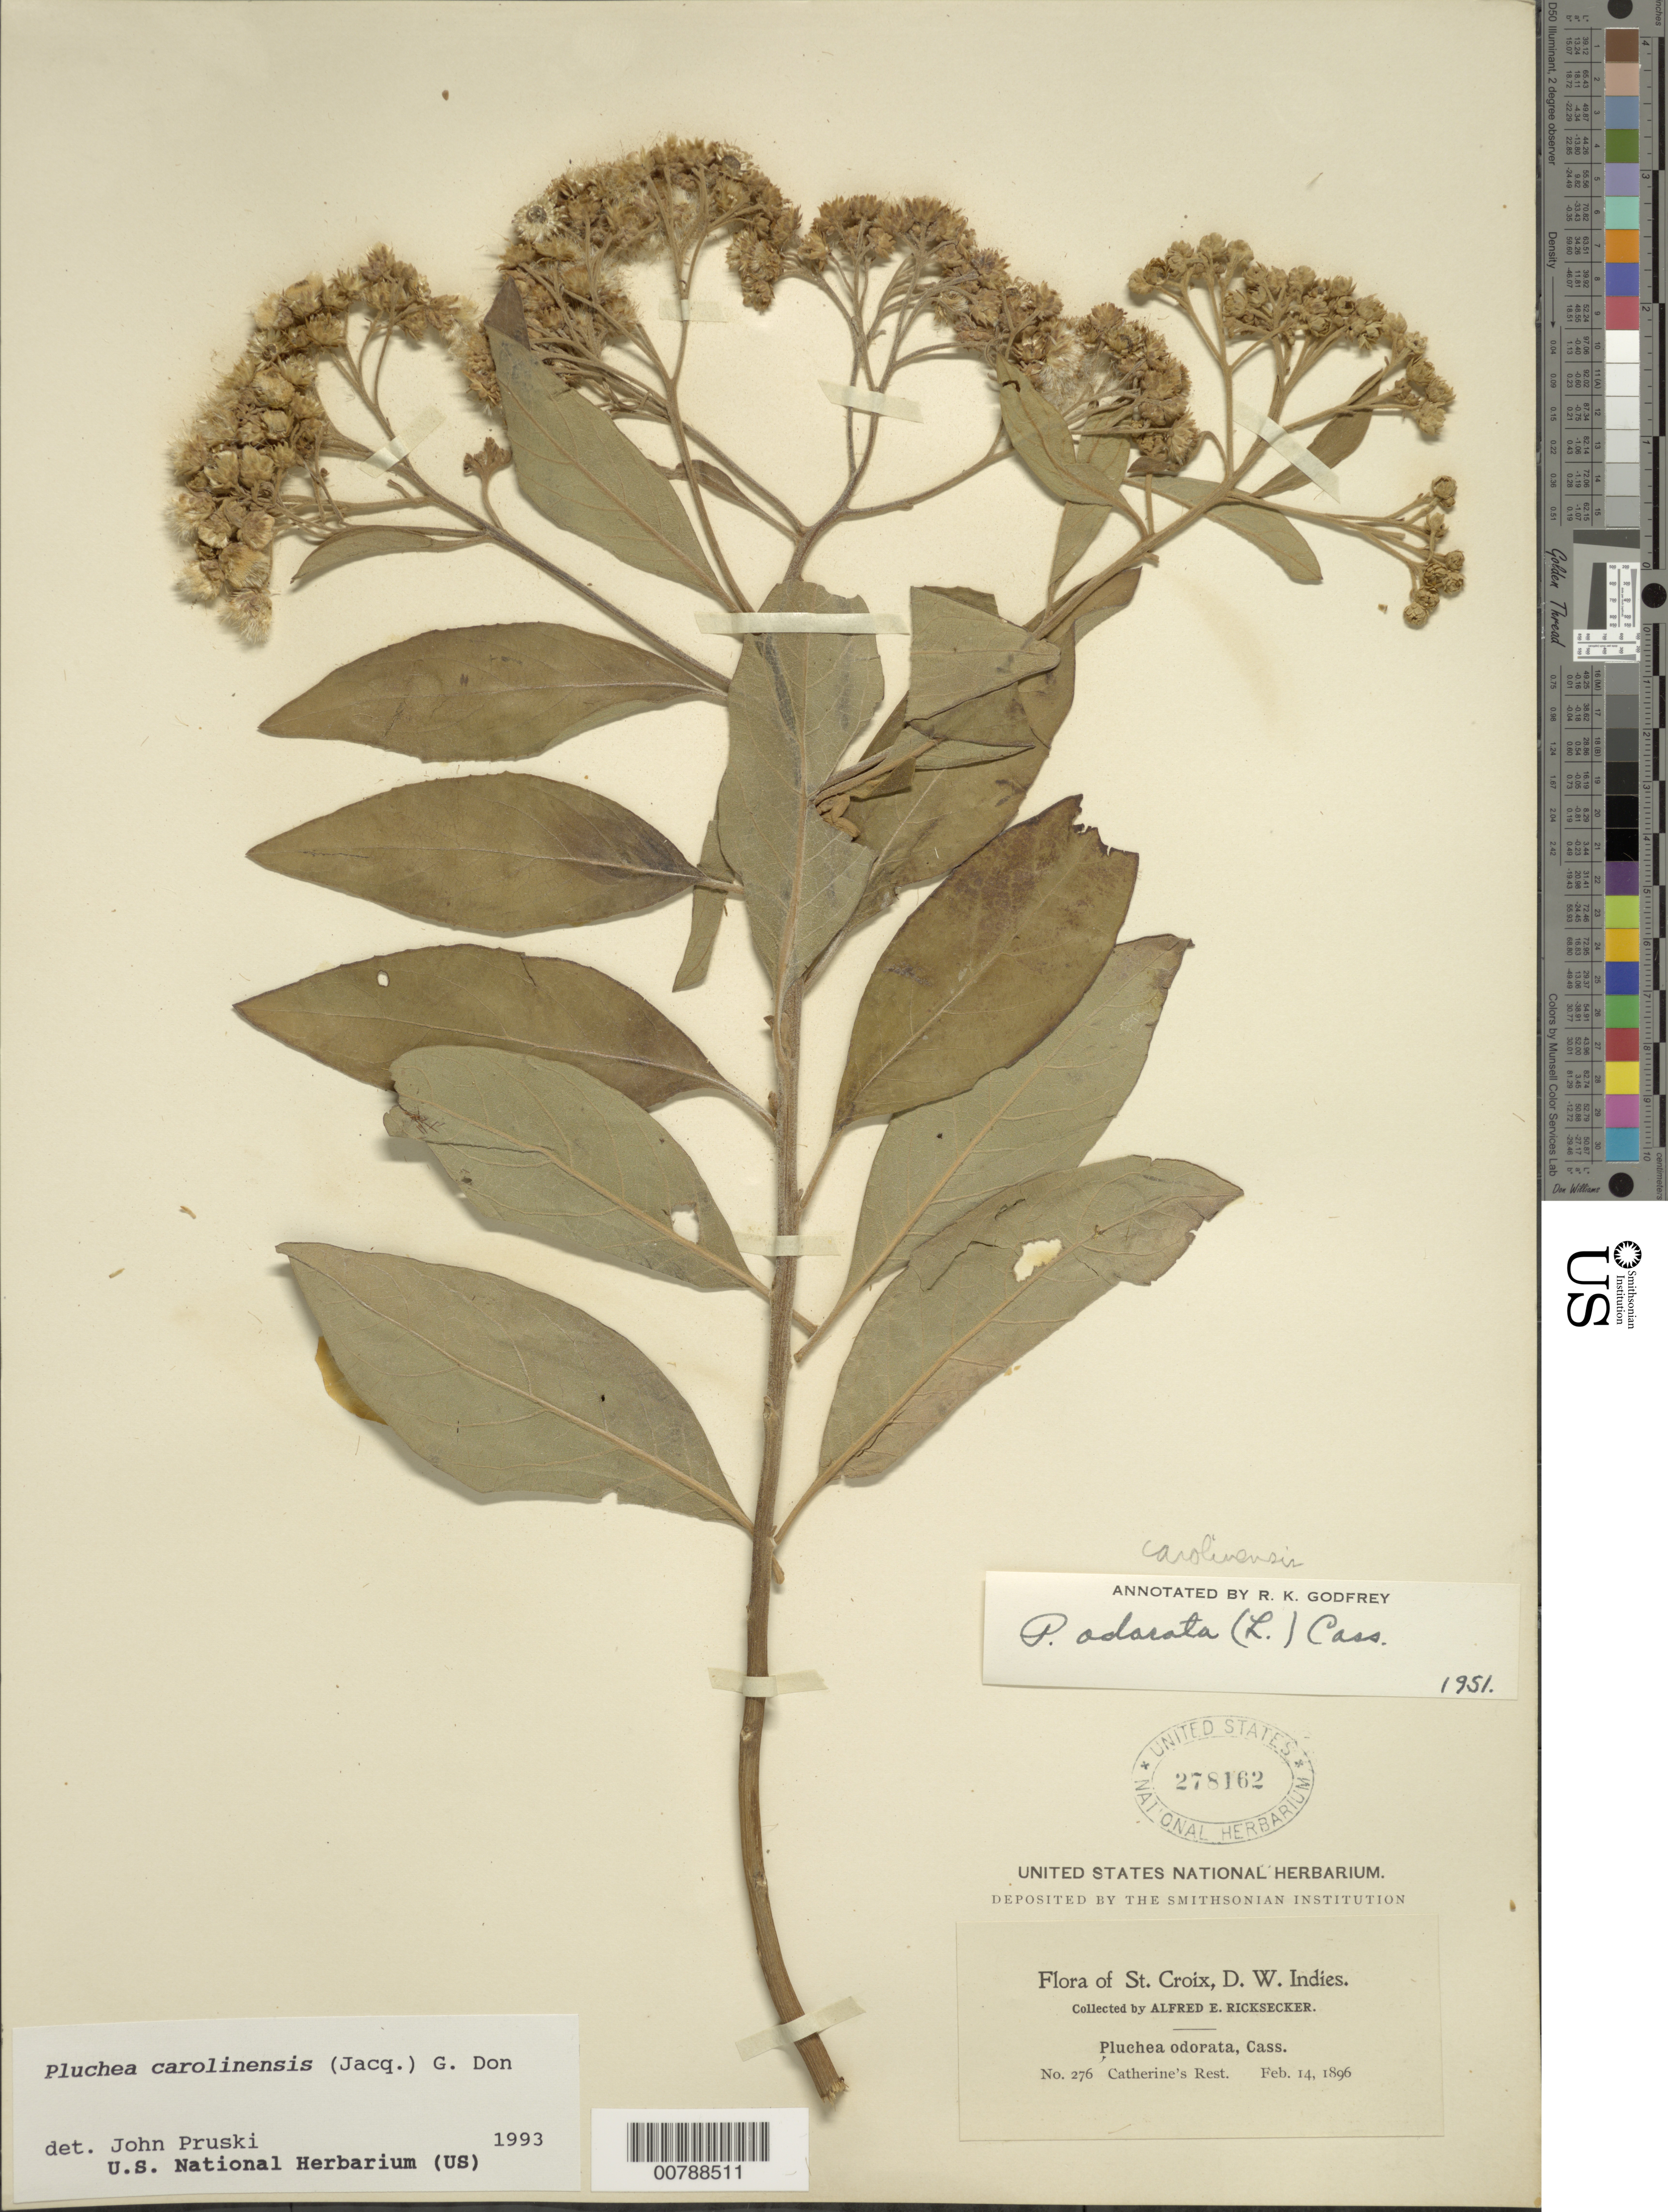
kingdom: Plantae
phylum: Tracheophyta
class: Magnoliopsida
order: Asterales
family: Asteraceae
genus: Pluchea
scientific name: Pluchea carolinensis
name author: (Jacq.) D. Don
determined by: Pruski, J. F.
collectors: A. E. Ricksecker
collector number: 276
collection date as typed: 14 Feb 1896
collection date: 1896-02-14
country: U.S. Virgin Islands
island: St. Croix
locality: Catherine's Rest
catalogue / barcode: US 278162